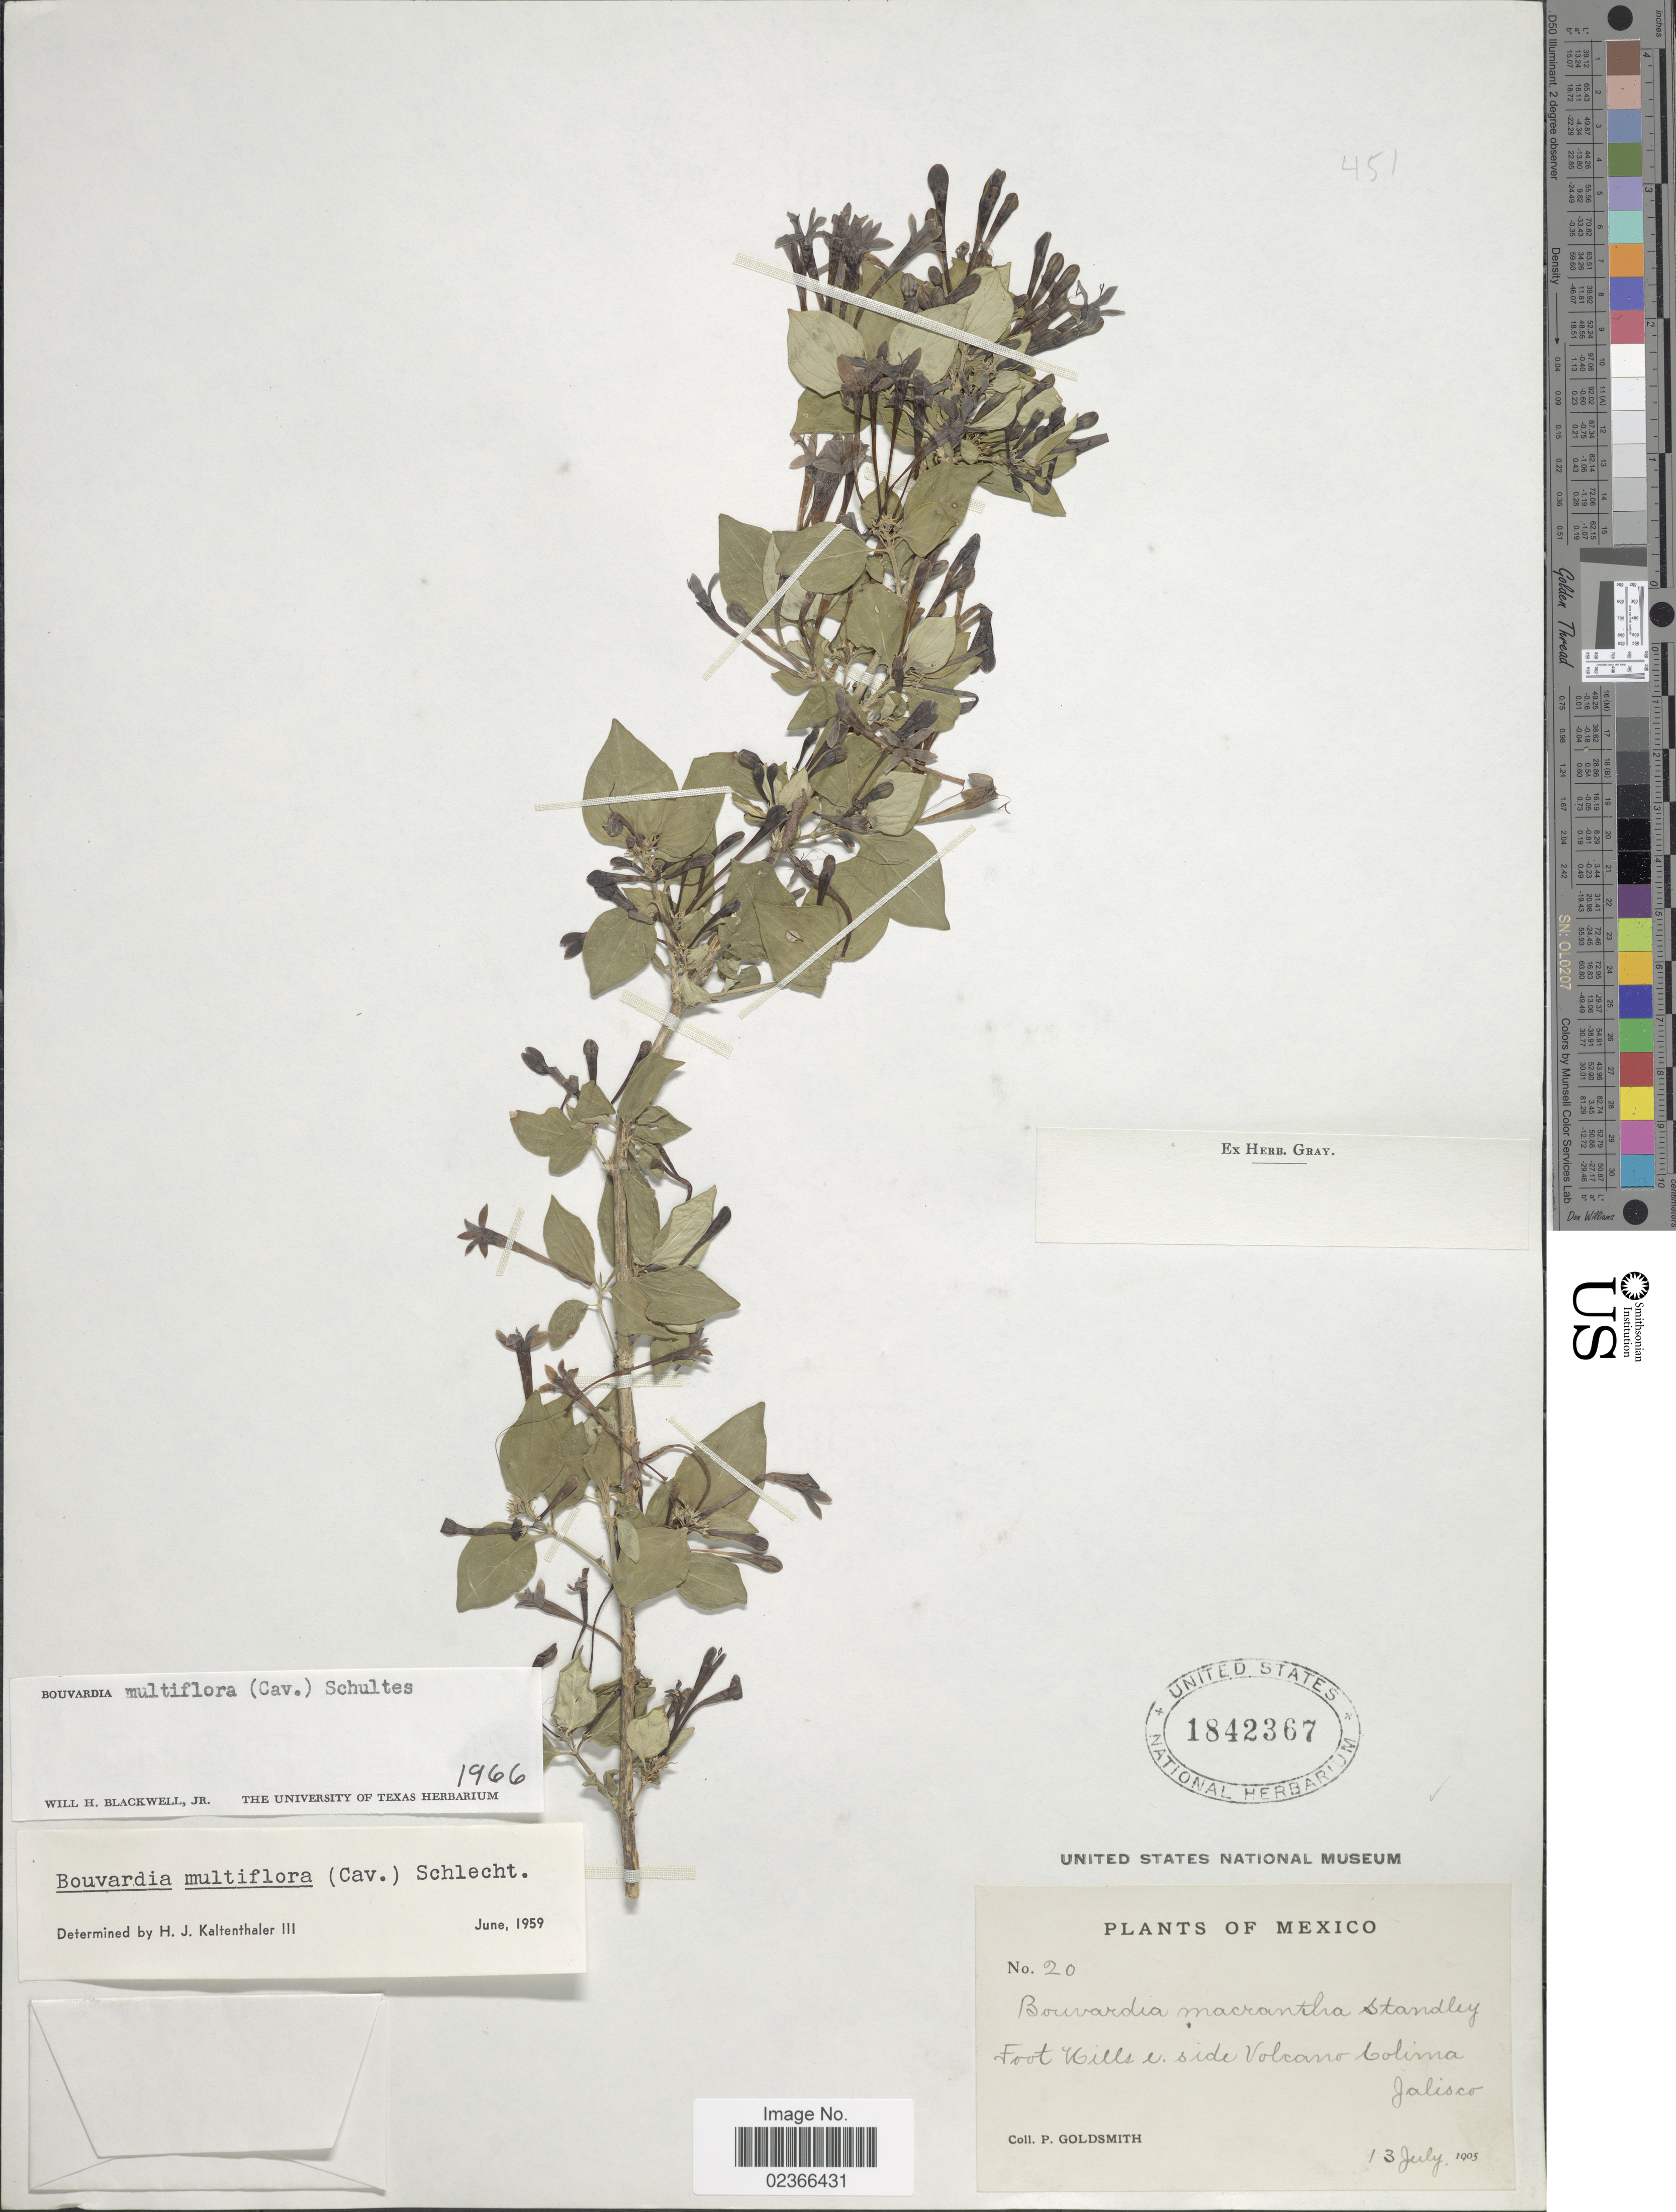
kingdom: Plantae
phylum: Tracheophyta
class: Magnoliopsida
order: Gentianales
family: Rubiaceae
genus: Bouvardia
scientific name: Bouvardia multiflora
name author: (Cav.) Schult.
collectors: P. Goldsmith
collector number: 20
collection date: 1905-07-13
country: Mexico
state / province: Jalisco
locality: Foot hills e. side Volcano Colima, Jalisco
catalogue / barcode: US 1842367